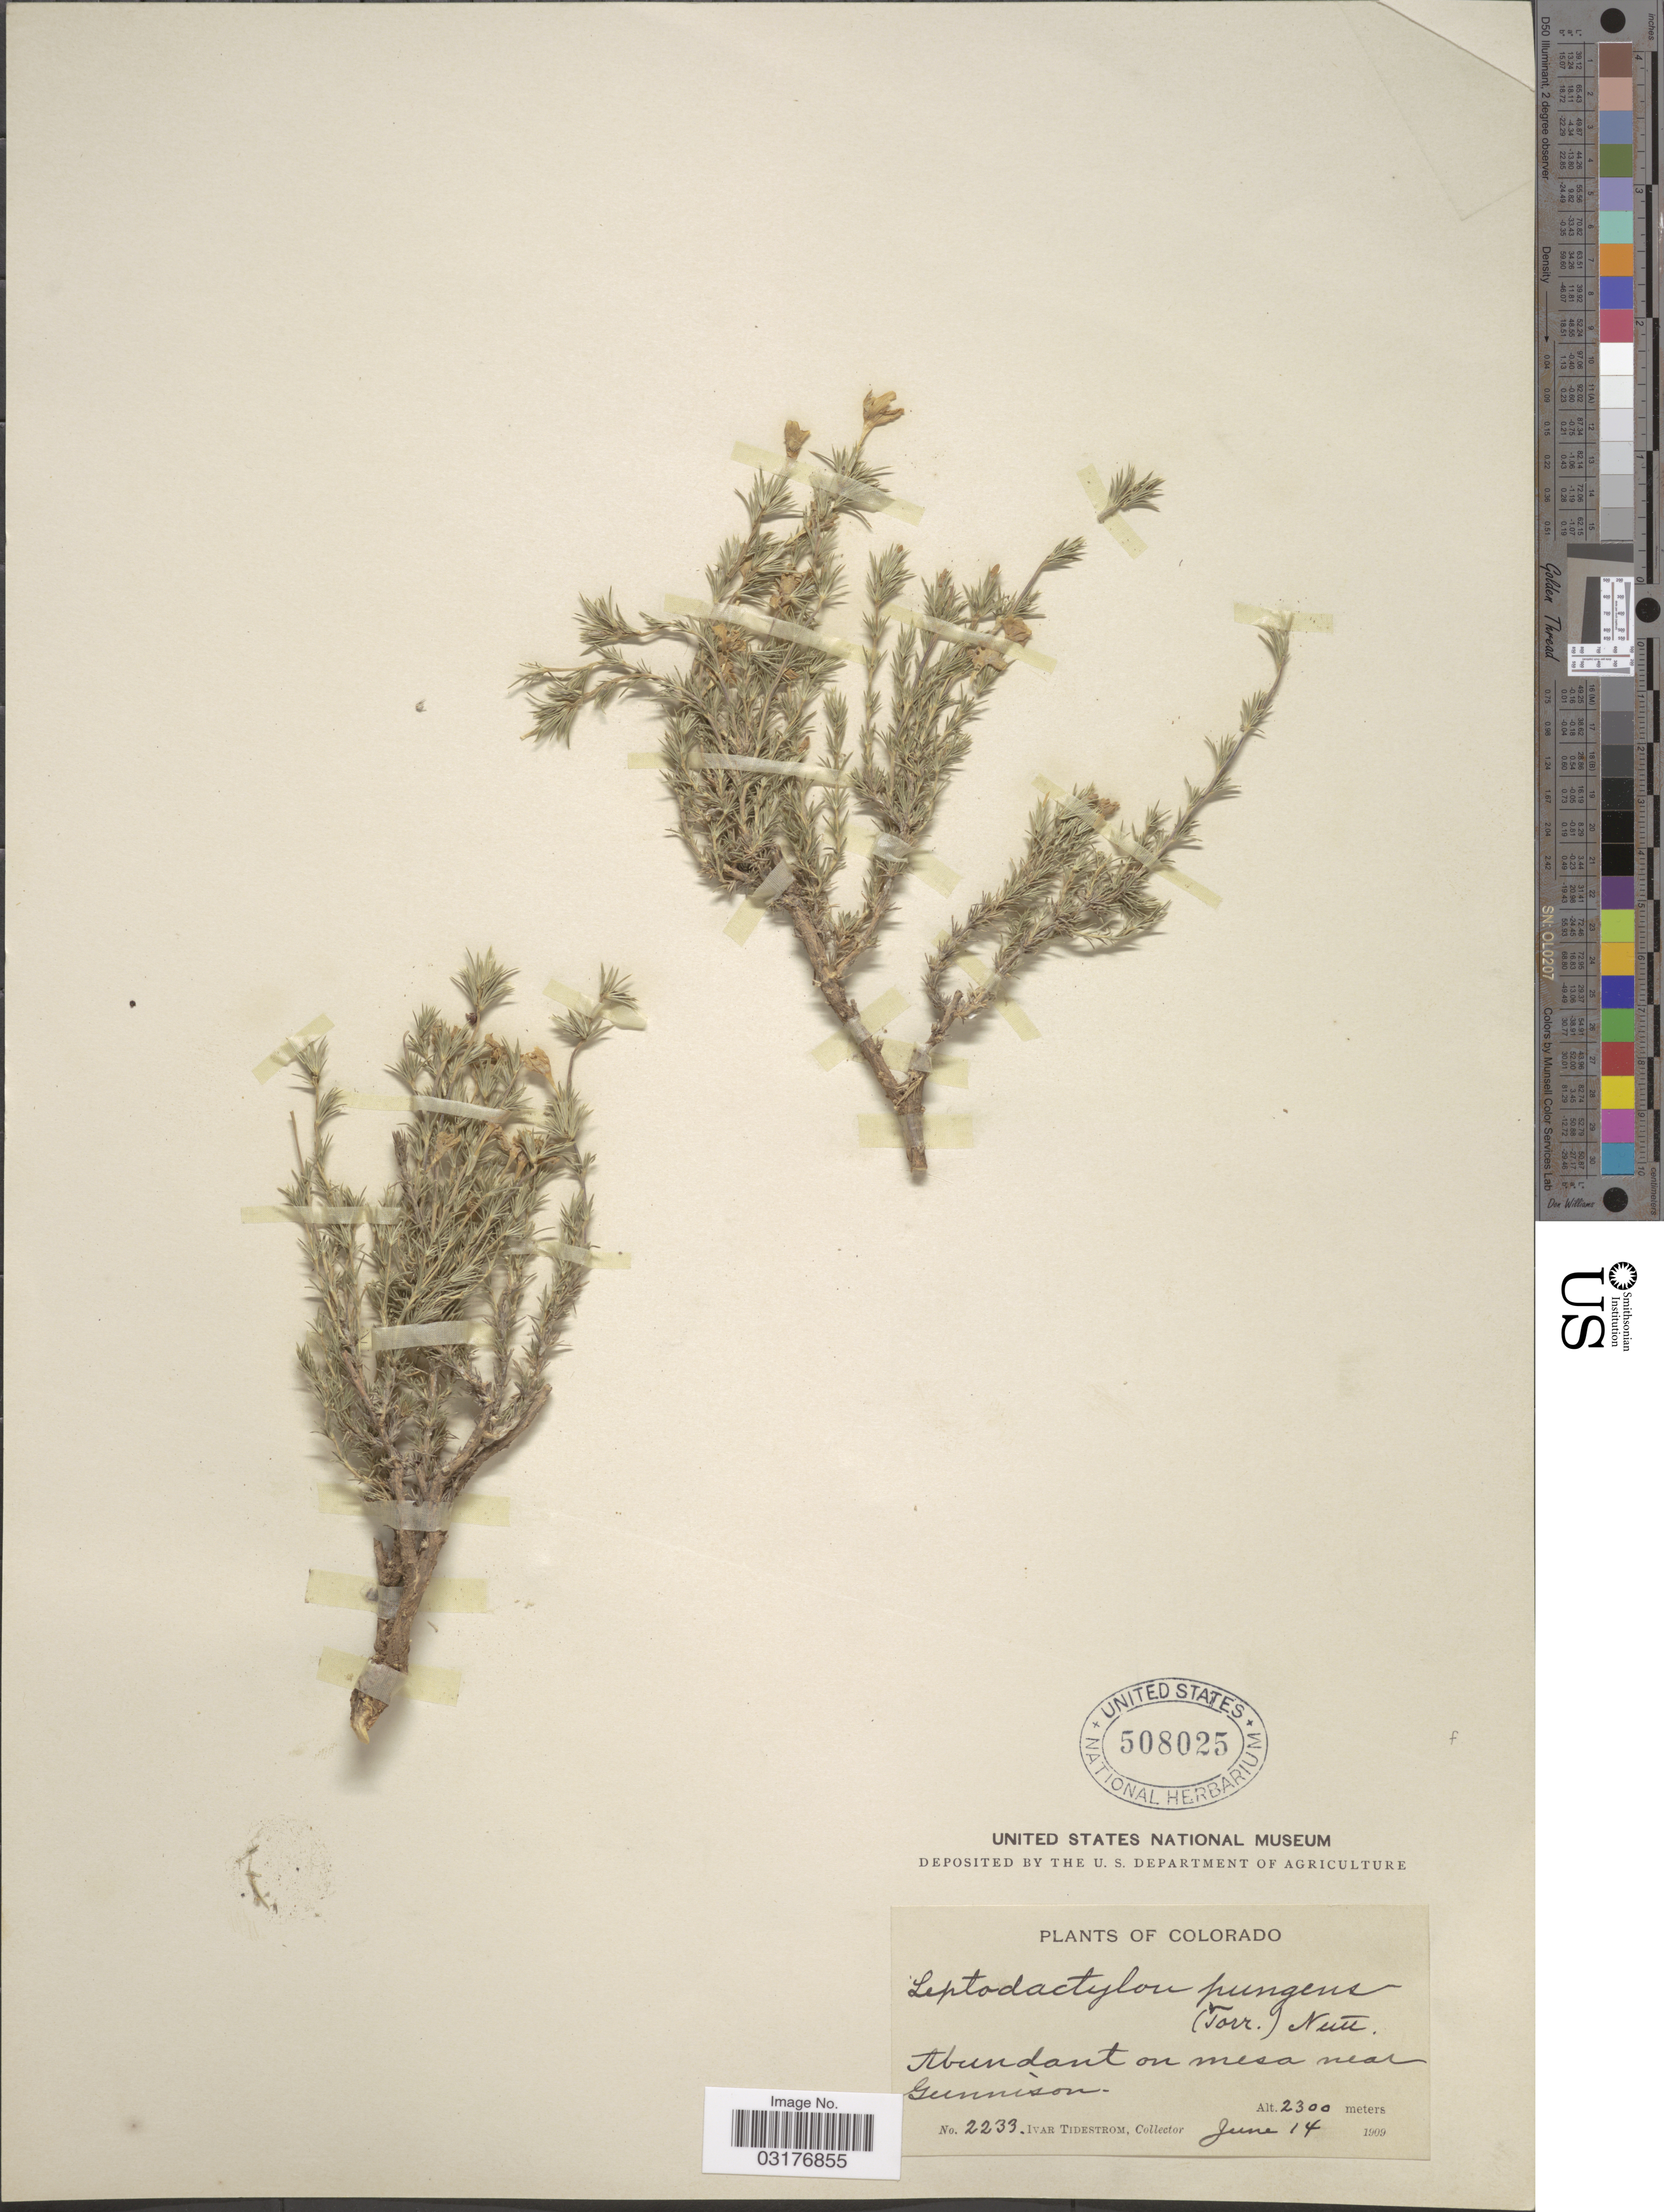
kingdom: Plantae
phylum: Tracheophyta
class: Magnoliopsida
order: Ericales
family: Polemoniaceae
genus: Linanthus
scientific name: Linanthus pungens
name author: (Torr.) J.M. Porter & L.A. Johnson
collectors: I. F. Tidestrom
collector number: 2233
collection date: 1909-06-14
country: United States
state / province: Colorado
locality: Mesa near Gunnison.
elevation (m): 2300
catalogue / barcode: US 508025